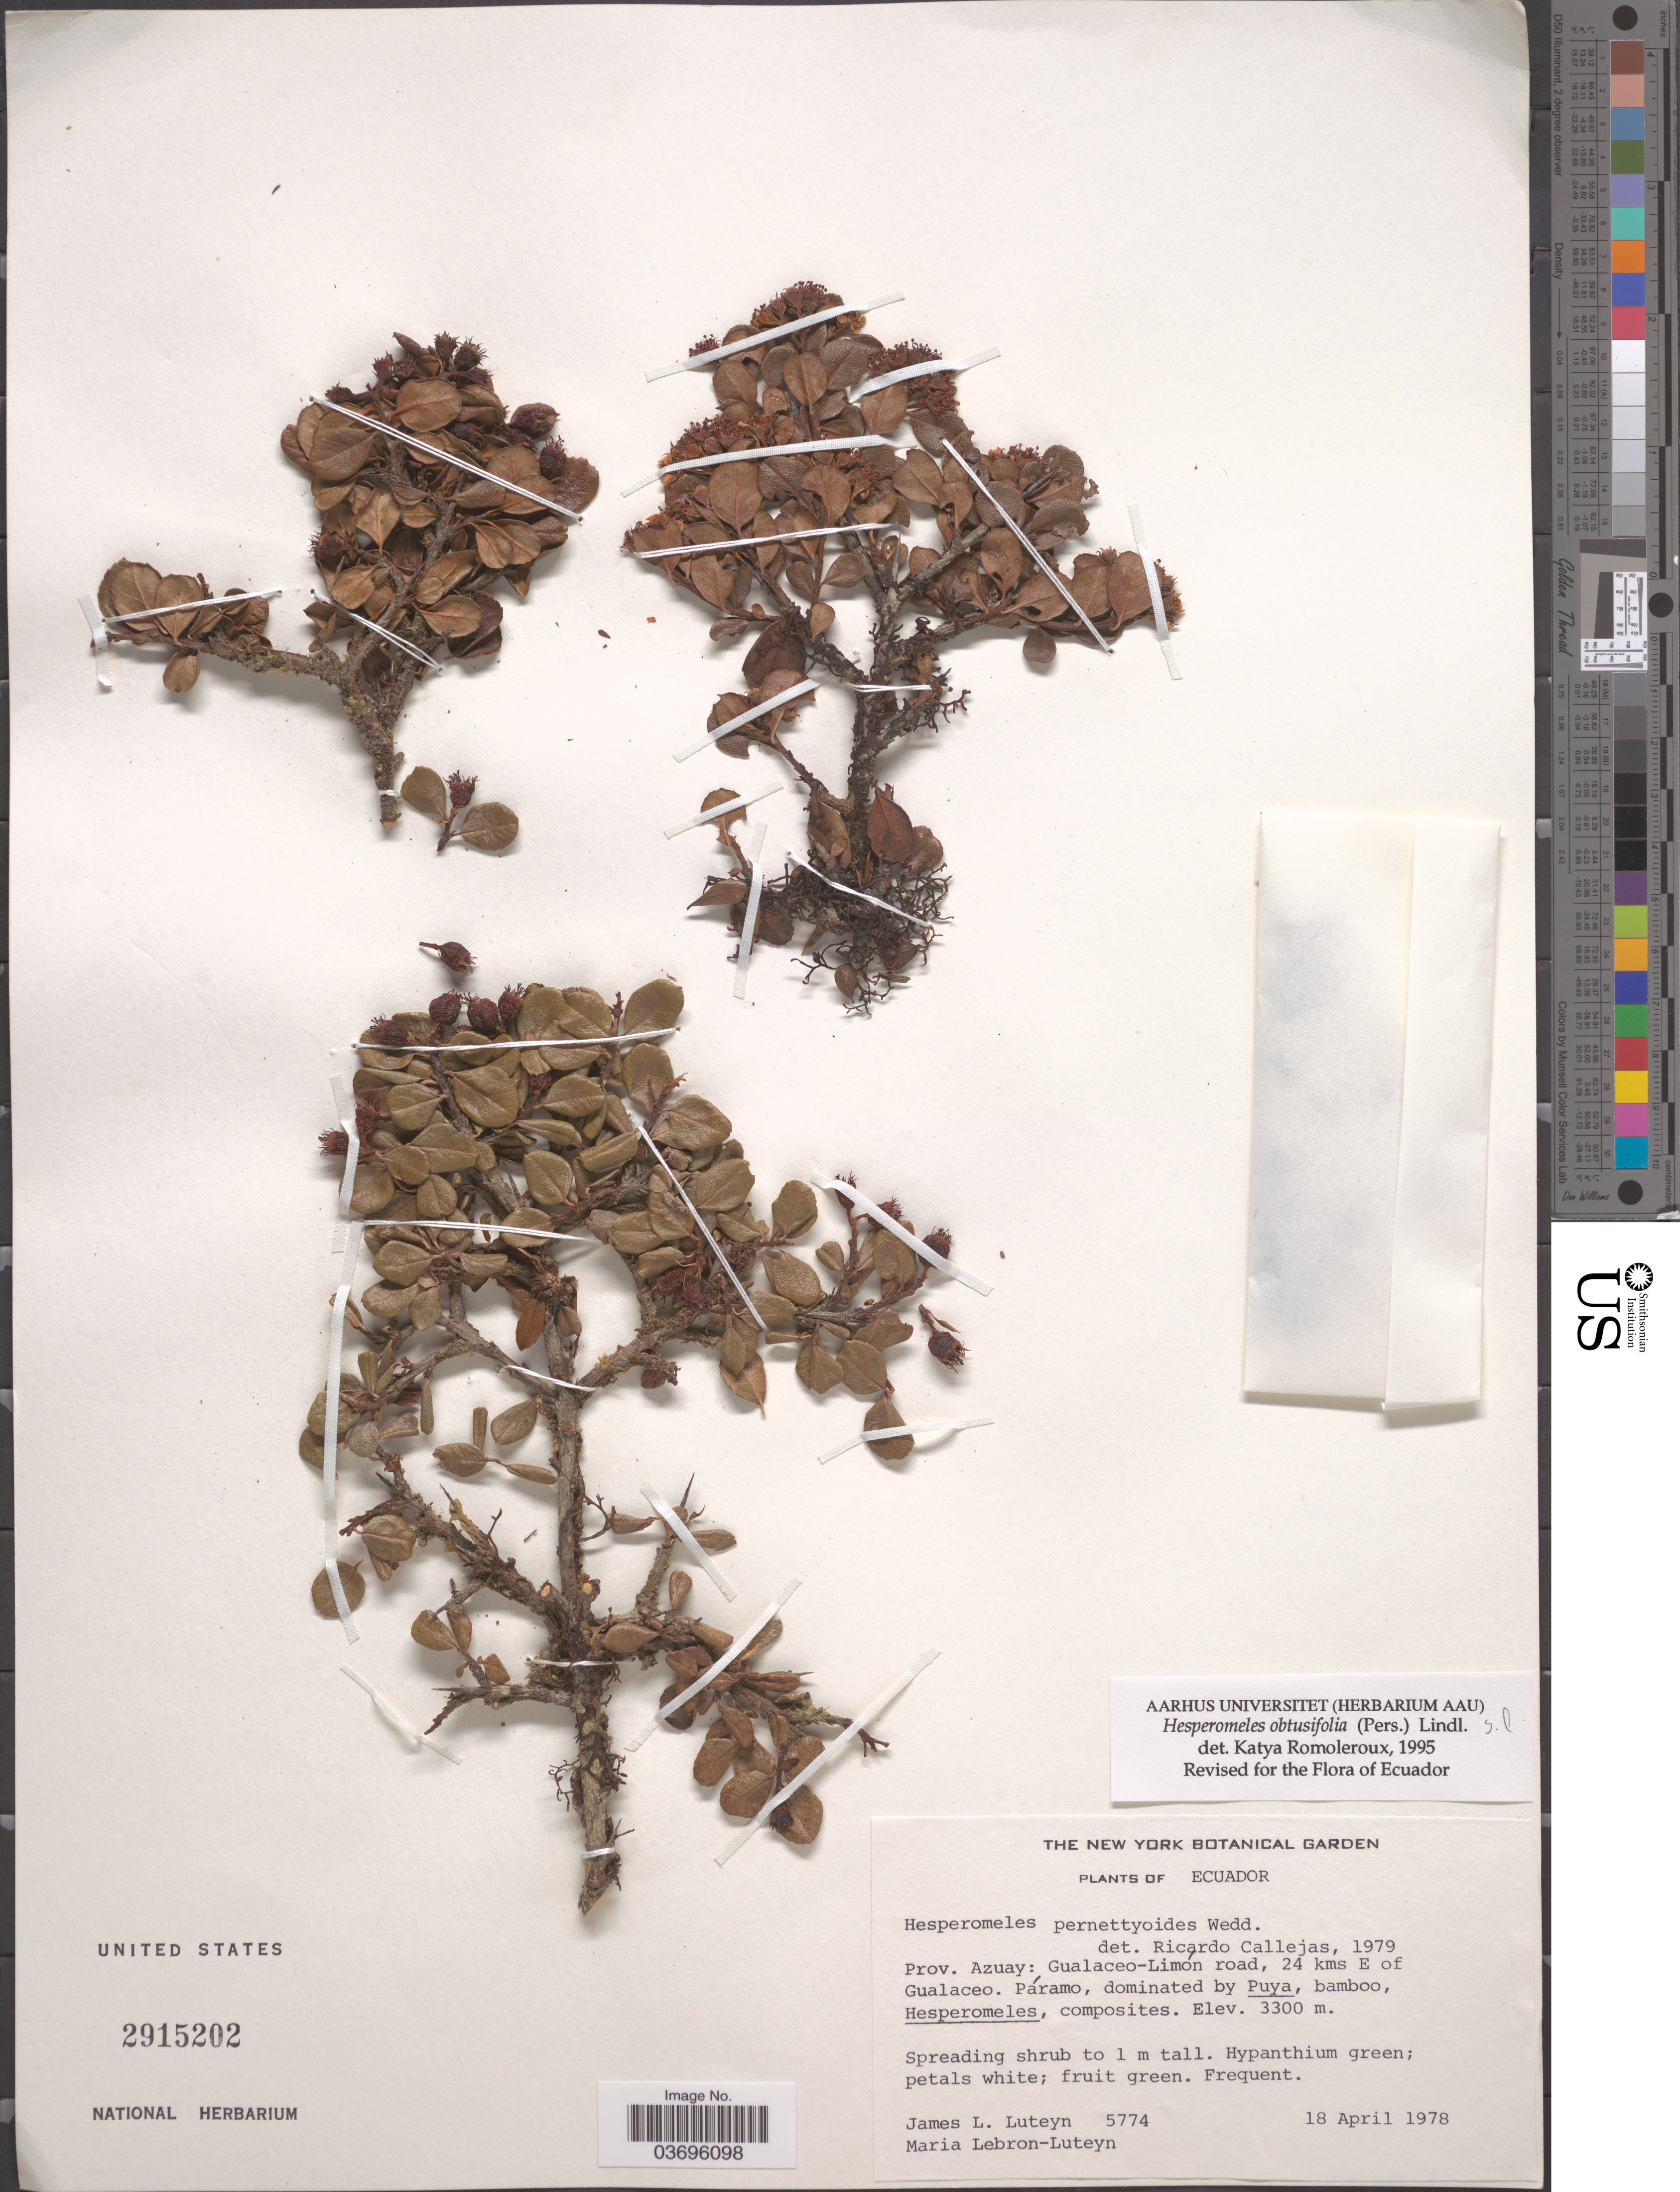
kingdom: Plantae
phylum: Tracheophyta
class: Magnoliopsida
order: Rosales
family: Rosaceae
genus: Hesperomeles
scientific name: Hesperomeles obtusifolia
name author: (Pers.) Lindl.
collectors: J. L. Luteyn & M. L. Lebrón-Luteyn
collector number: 5774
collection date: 1978-04-18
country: Ecuador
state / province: Azuay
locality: Gualaco-Limón road, 24 kms E of Gualaceo.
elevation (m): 3300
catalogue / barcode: US 2915202